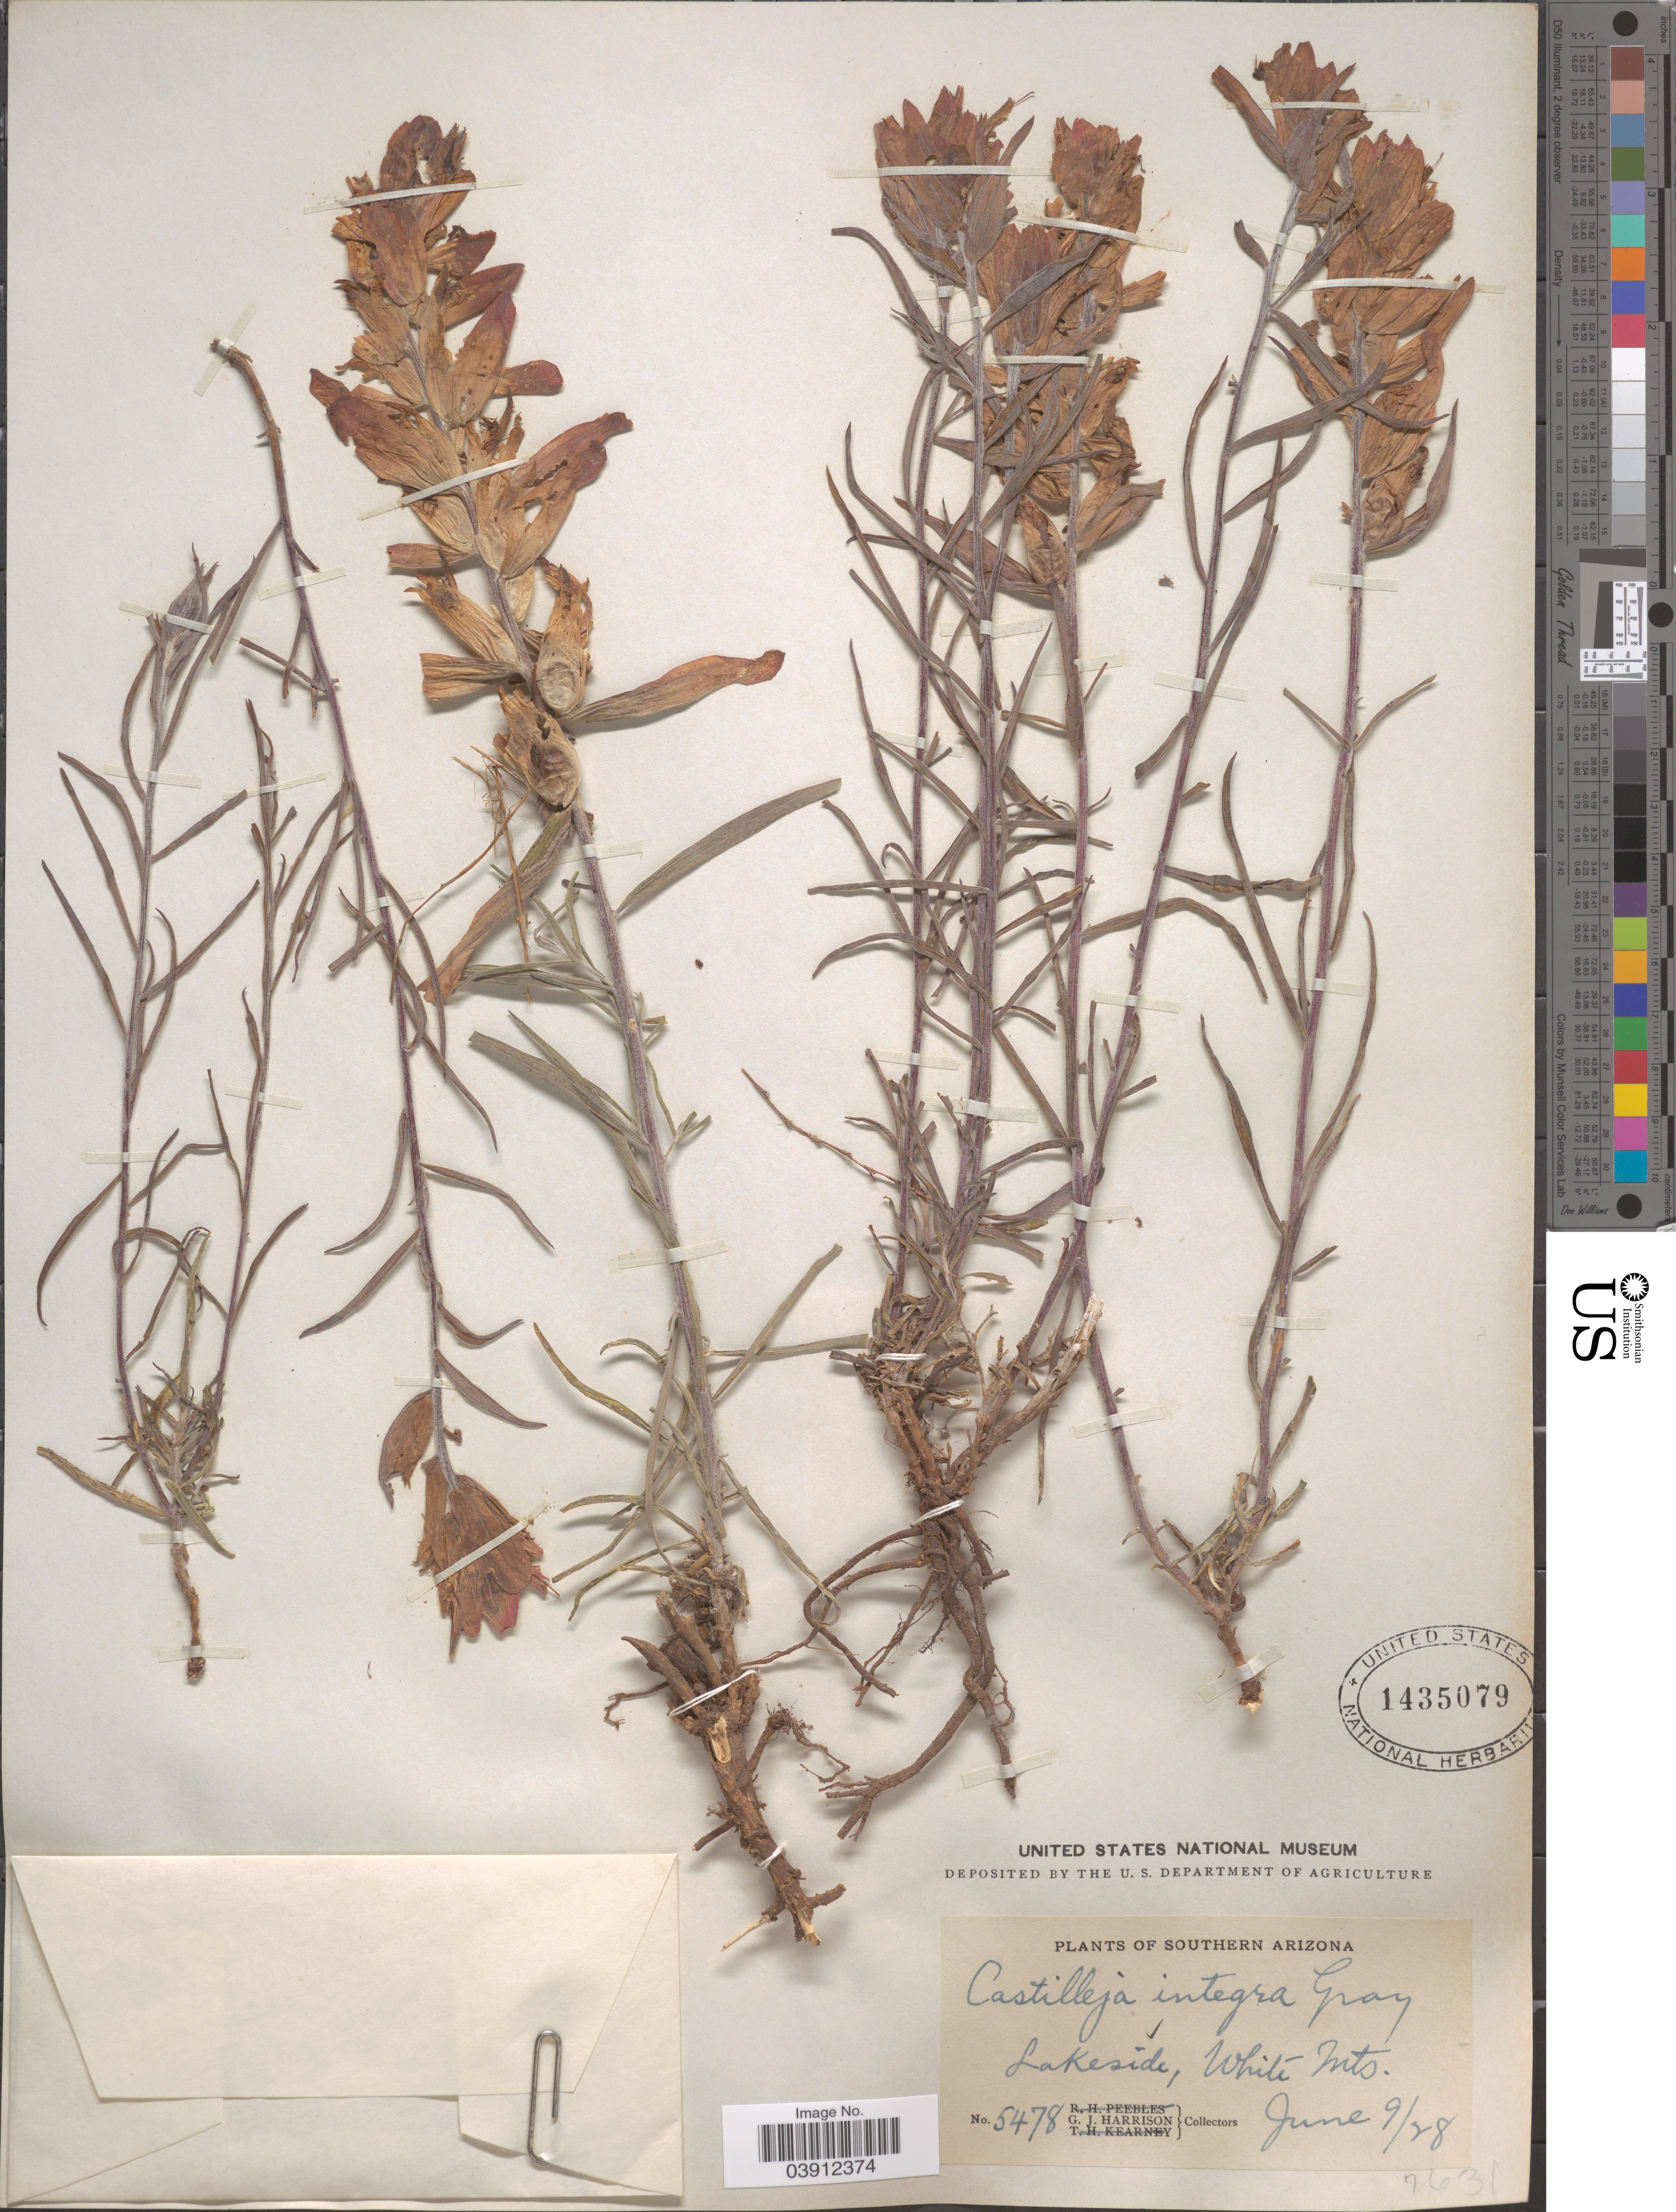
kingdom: Plantae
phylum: Tracheophyta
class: Magnoliopsida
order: Lamiales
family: Orobanchaceae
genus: Castilleja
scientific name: Castilleja integra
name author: A. Gray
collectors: G. J. Harrison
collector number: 5478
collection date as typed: Transcribed d/m/y: 9/6/28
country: United States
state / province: Arizona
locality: Southern Arizona. Lakeside, White Mts.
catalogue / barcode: US 1435079